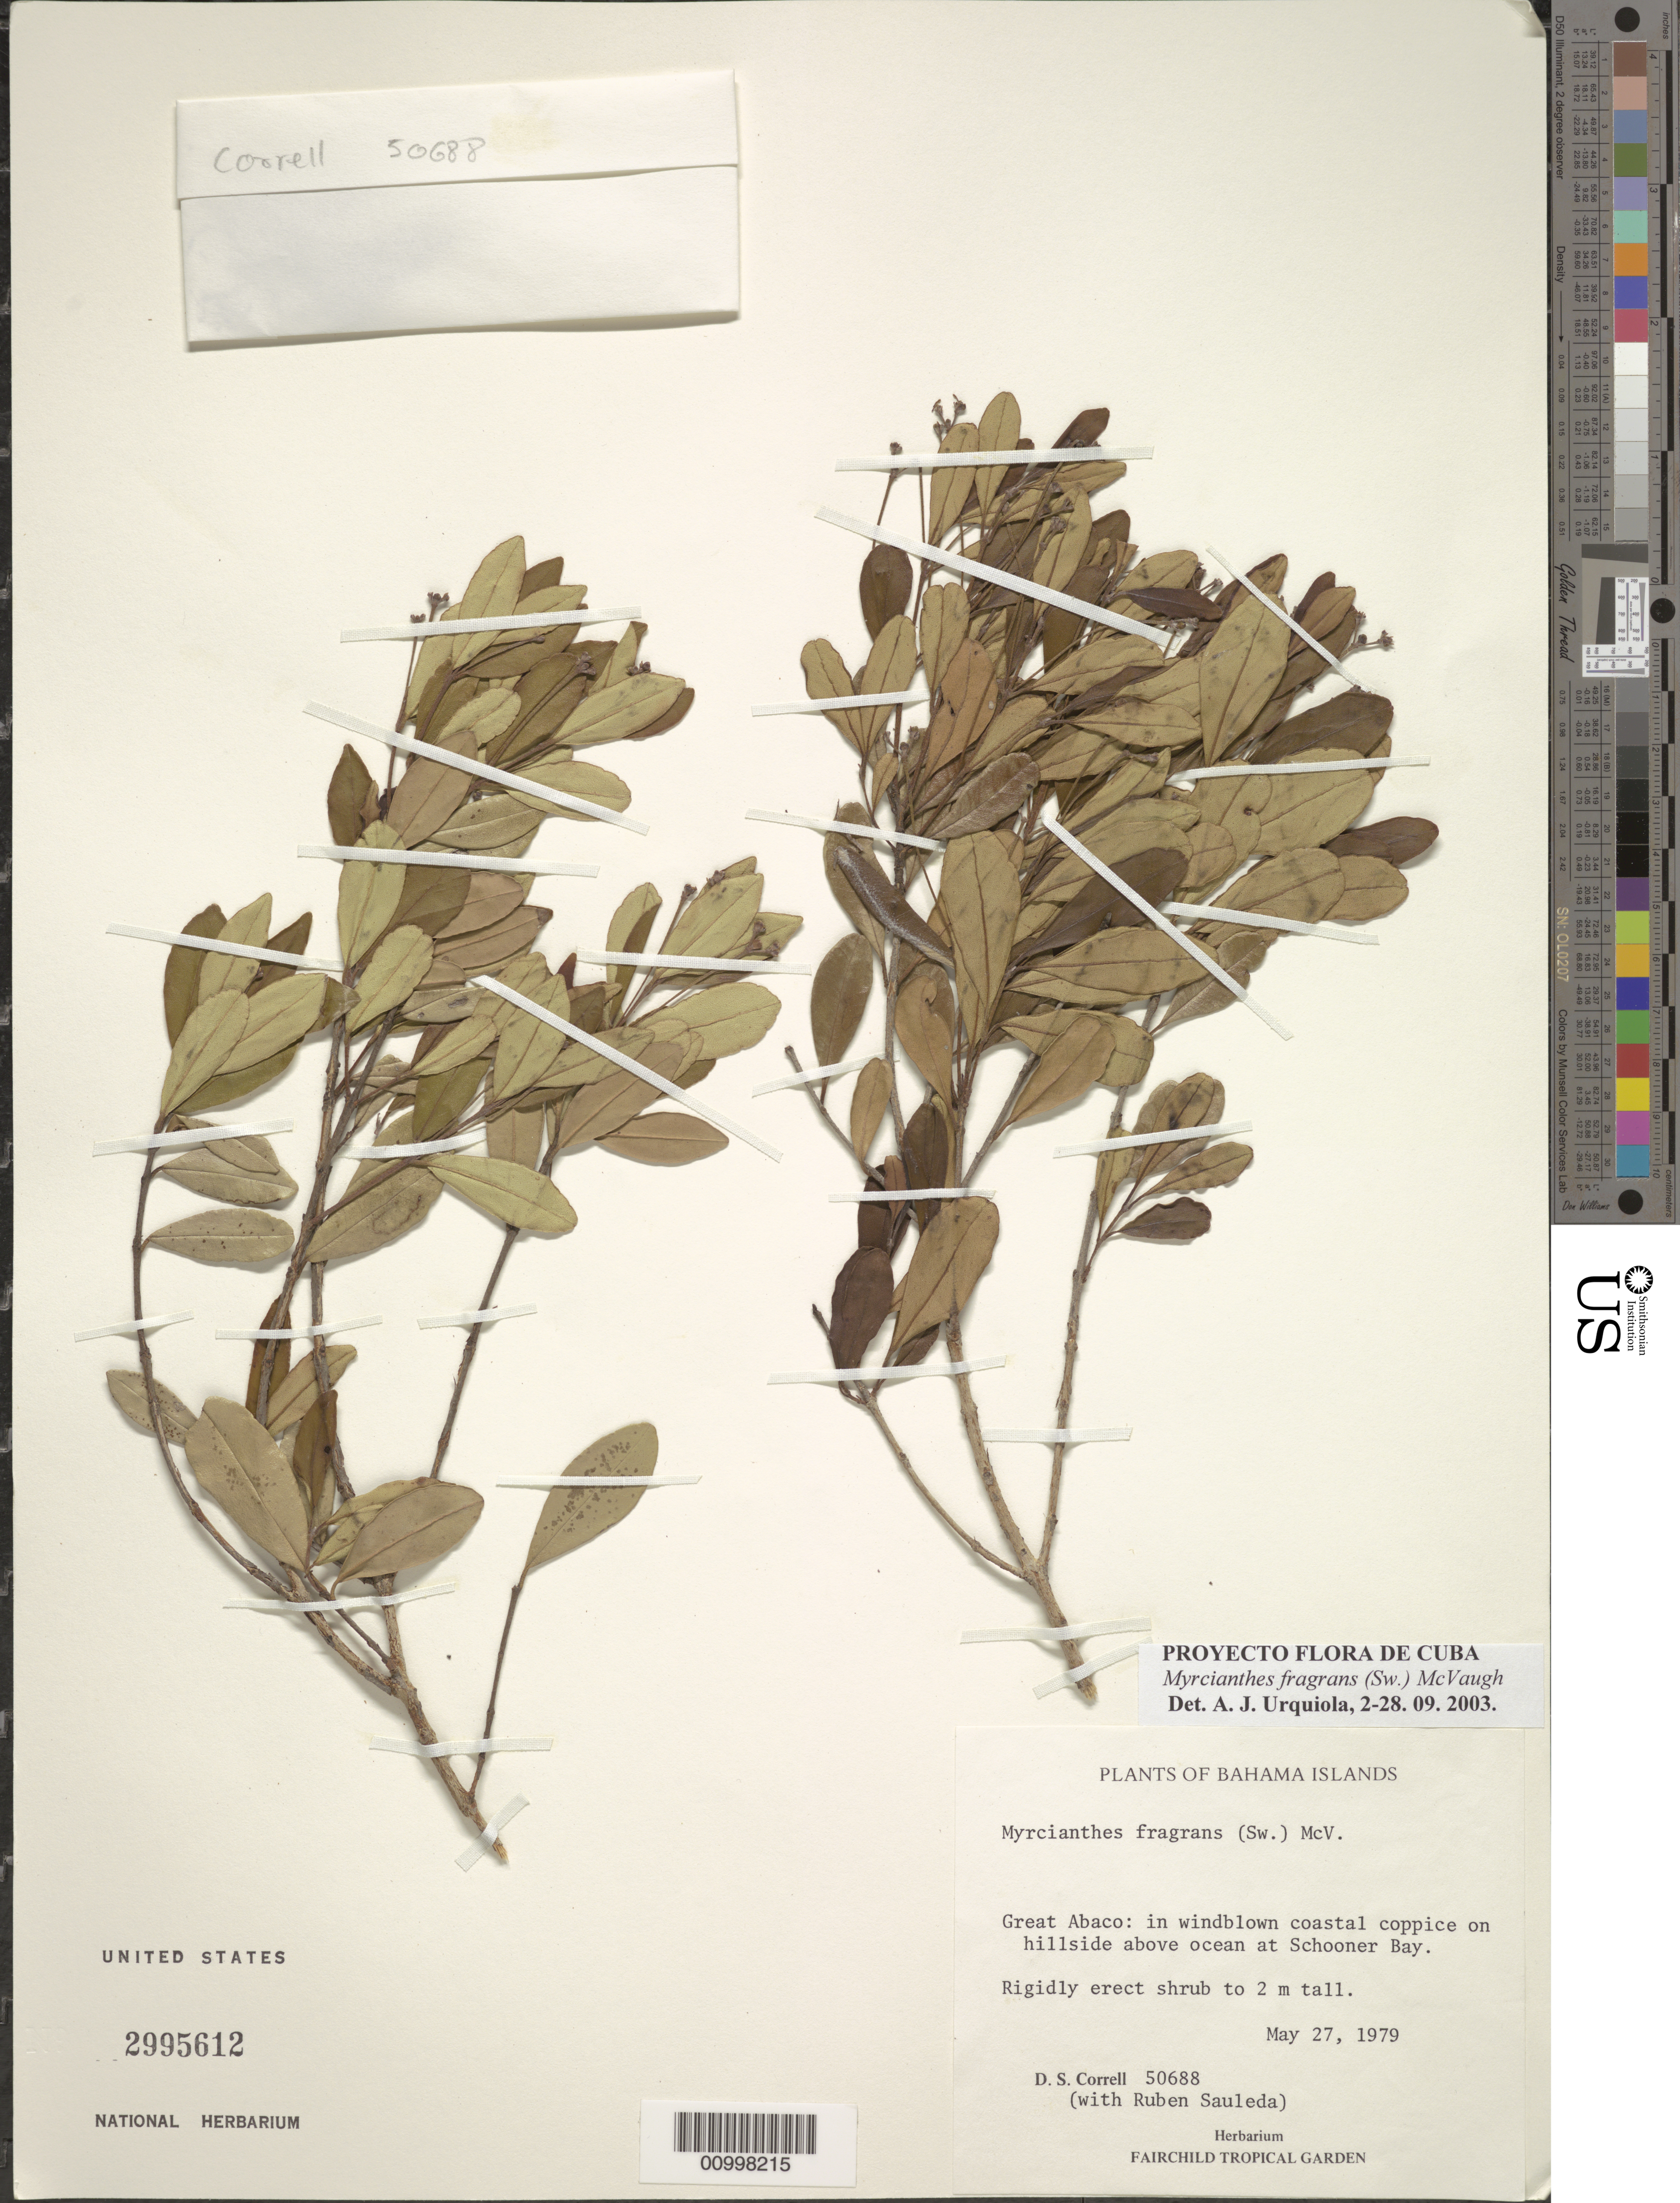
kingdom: Plantae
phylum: Tracheophyta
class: Magnoliopsida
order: Myrtales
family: Myrtaceae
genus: Myrcianthes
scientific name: Myrcianthes fragrans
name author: (Sw.) McVaugh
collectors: D. S. Correll & R. Sauleda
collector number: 50688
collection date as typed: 27 May 1979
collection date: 1979-05-27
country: Bahamas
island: Great Abaco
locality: Coastal; hillside above ocean at Schooner Bay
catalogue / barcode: US 2995612